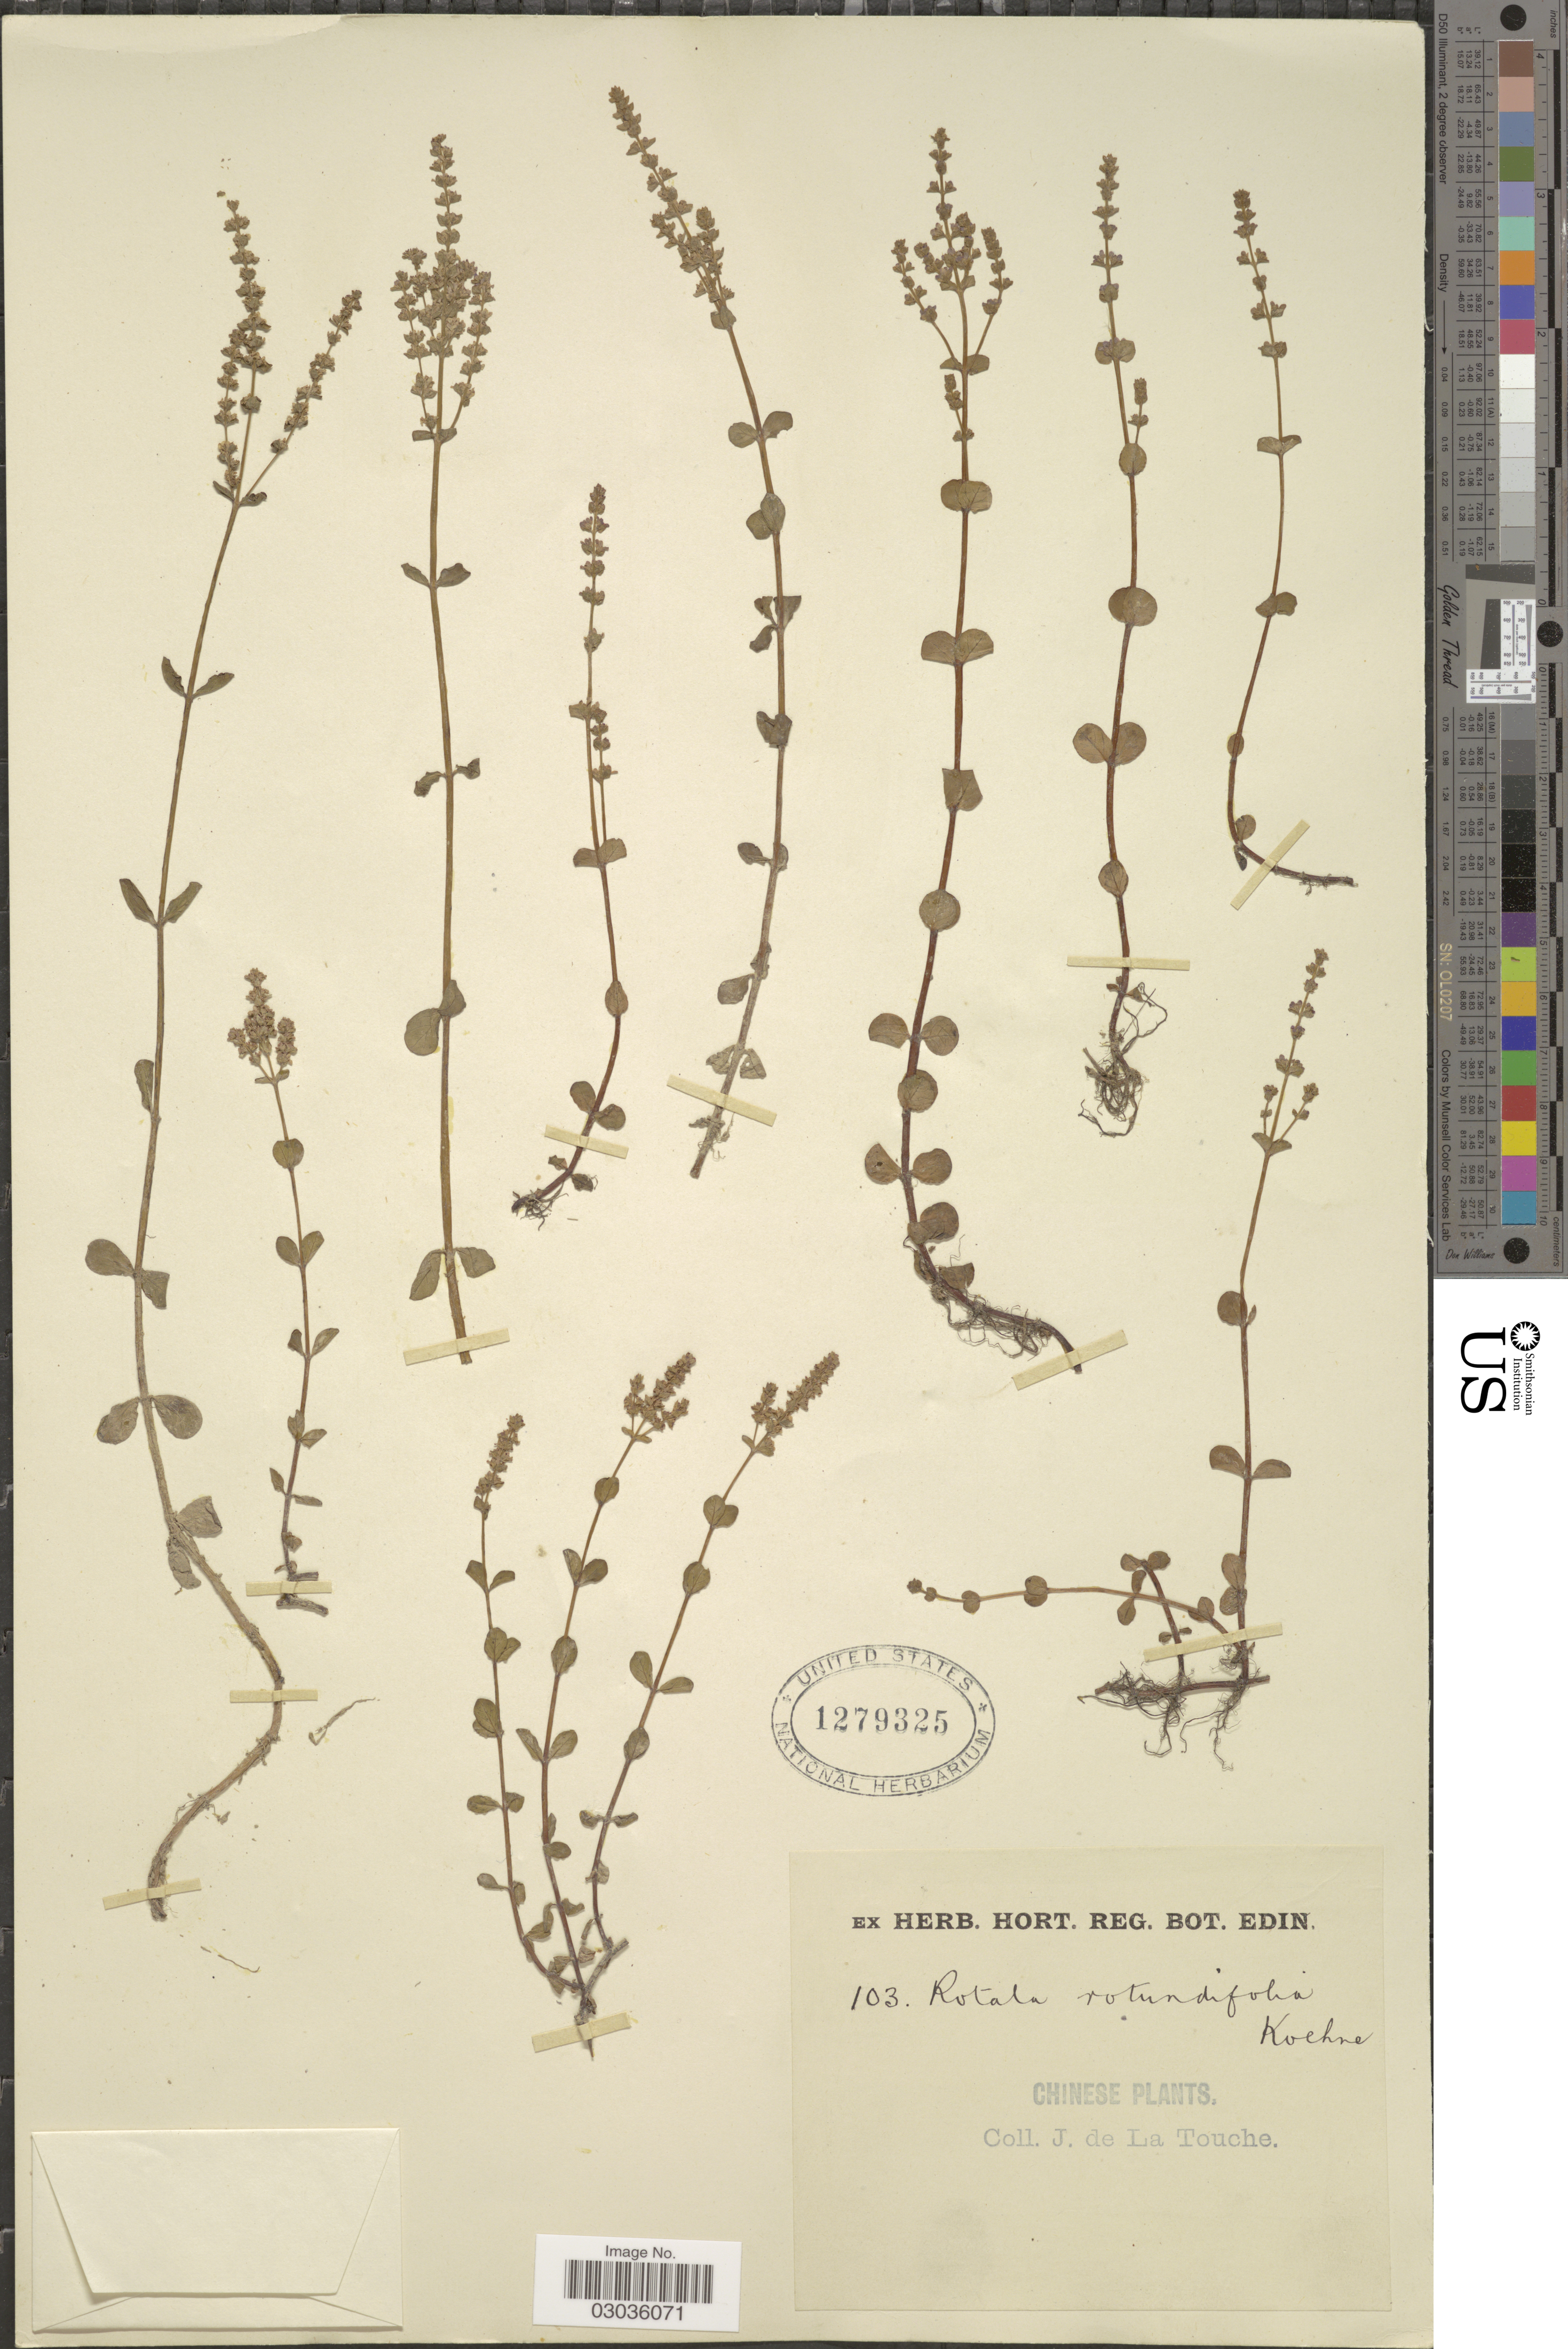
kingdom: Plantae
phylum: Tracheophyta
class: Magnoliopsida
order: Myrtales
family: Lythraceae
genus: Rotala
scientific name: Rotala rotundifolia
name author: (Buch.-Ham. & Roxb.) Koehne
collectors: J. de la Touche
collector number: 103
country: China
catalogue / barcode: US 1279325